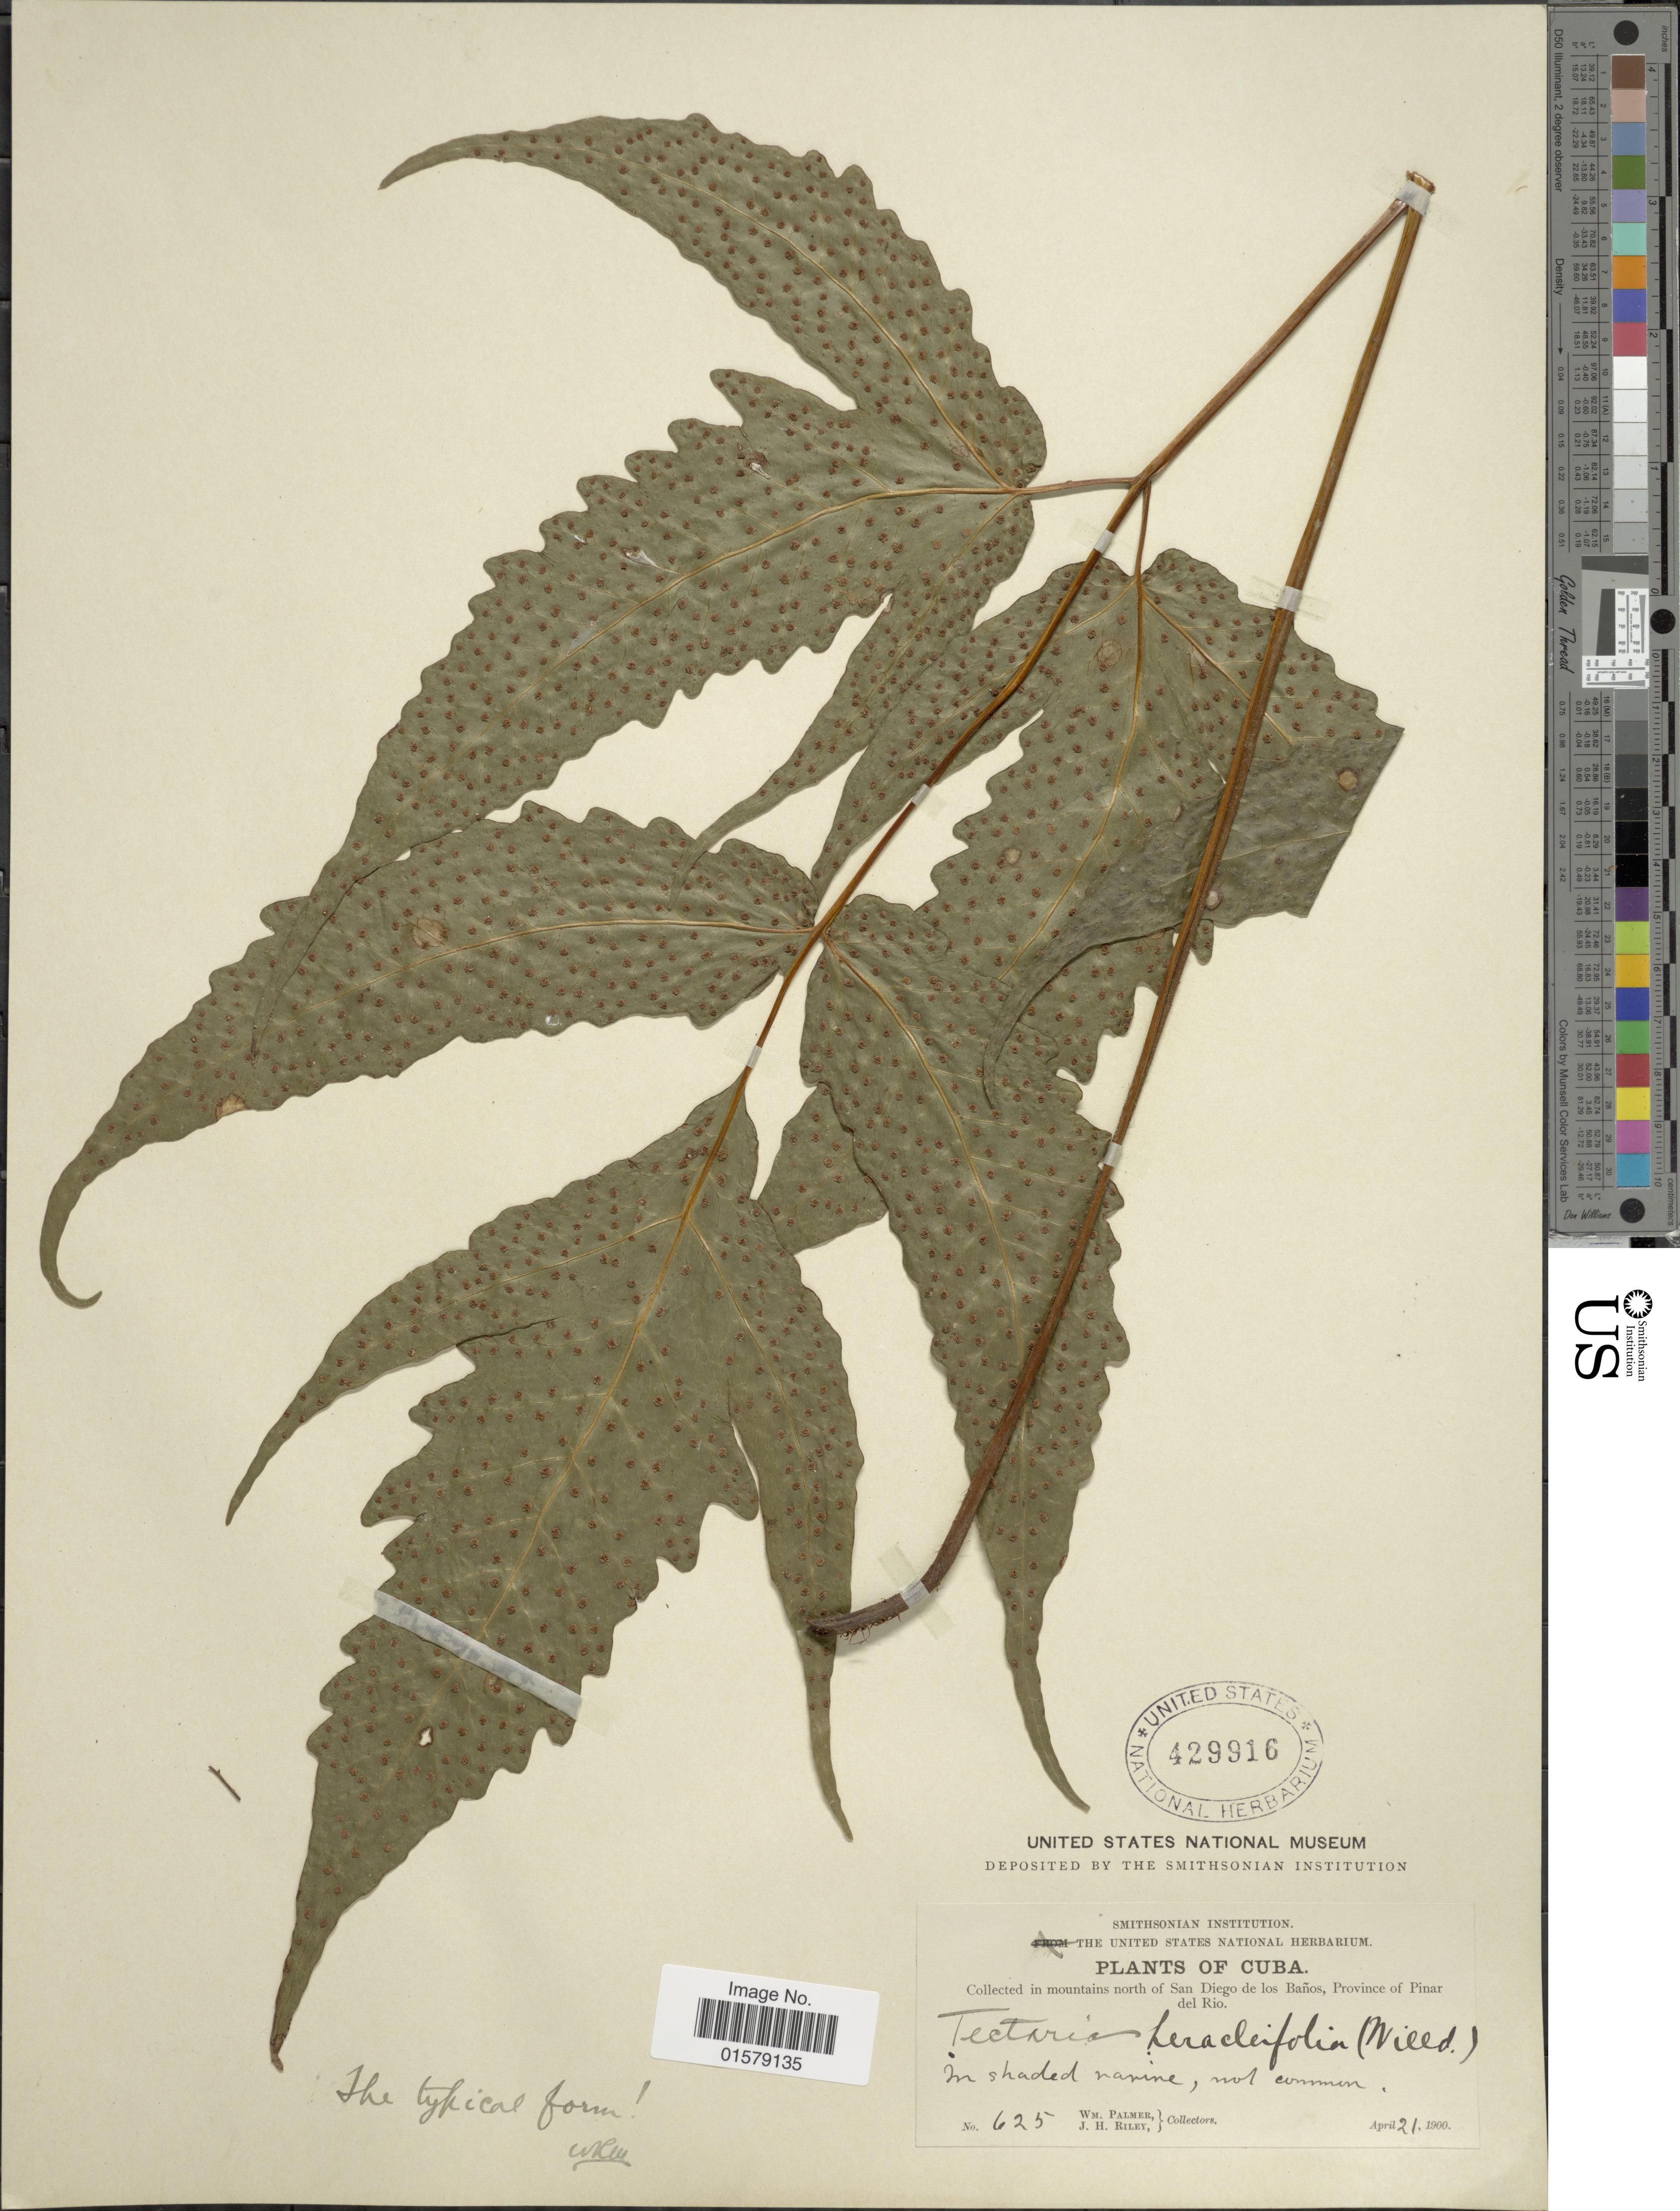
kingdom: Plantae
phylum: Tracheophyta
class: Polypodiopsida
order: Polypodiales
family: Tectariaceae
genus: Tectaria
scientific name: Tectaria heracleifolia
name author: (Willd.) Underw.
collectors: W. Palmer & J. H. Riley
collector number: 625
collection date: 1900-04-21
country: Cuba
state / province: Pinar del Río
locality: In mountains north of San Diego de los Baños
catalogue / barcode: US 429916